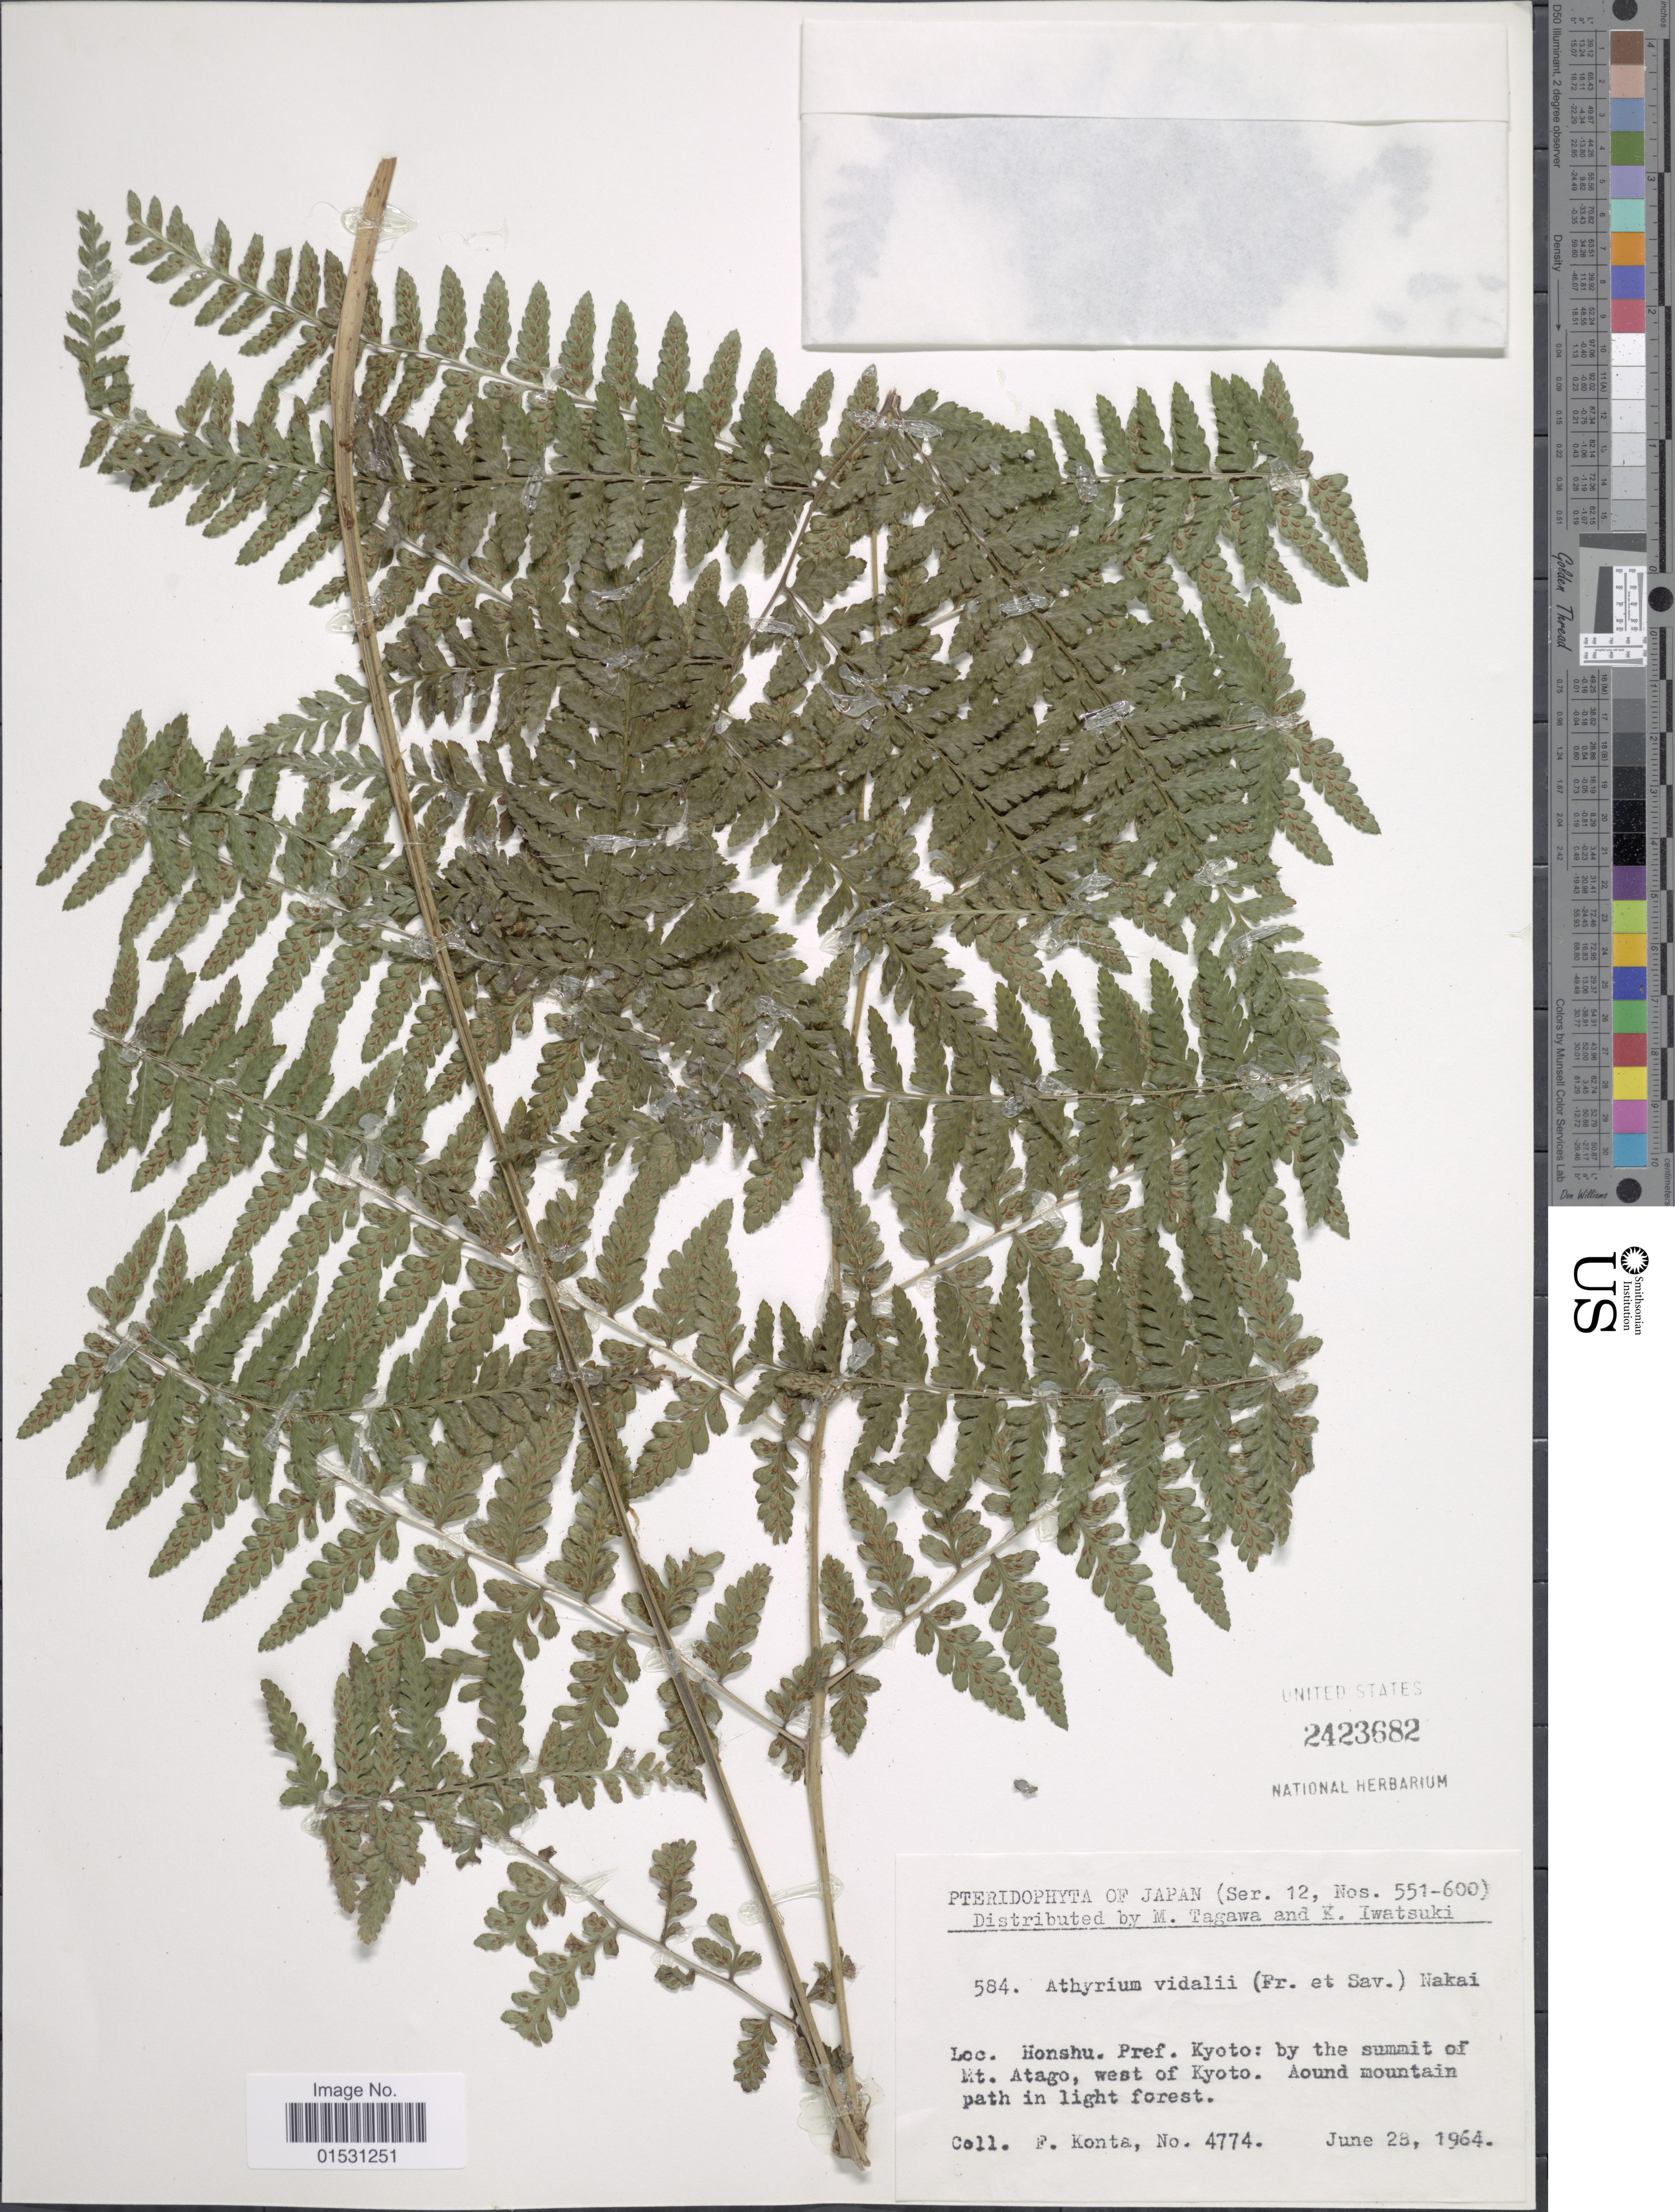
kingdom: Plantae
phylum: Tracheophyta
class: Polypodiopsida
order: Polypodiales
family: Athyriaceae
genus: Athyrium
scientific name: Athyrium vidalii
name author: (Franch. & Sav.) Nakai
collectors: F. Konta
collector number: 4774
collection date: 1964-06-28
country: Japan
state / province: Kyoto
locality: Honshu. Pref. Kyoto: by the summit of Mt. Atago, west of Kyoto. Around mountain path in light forest.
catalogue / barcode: US 2423682